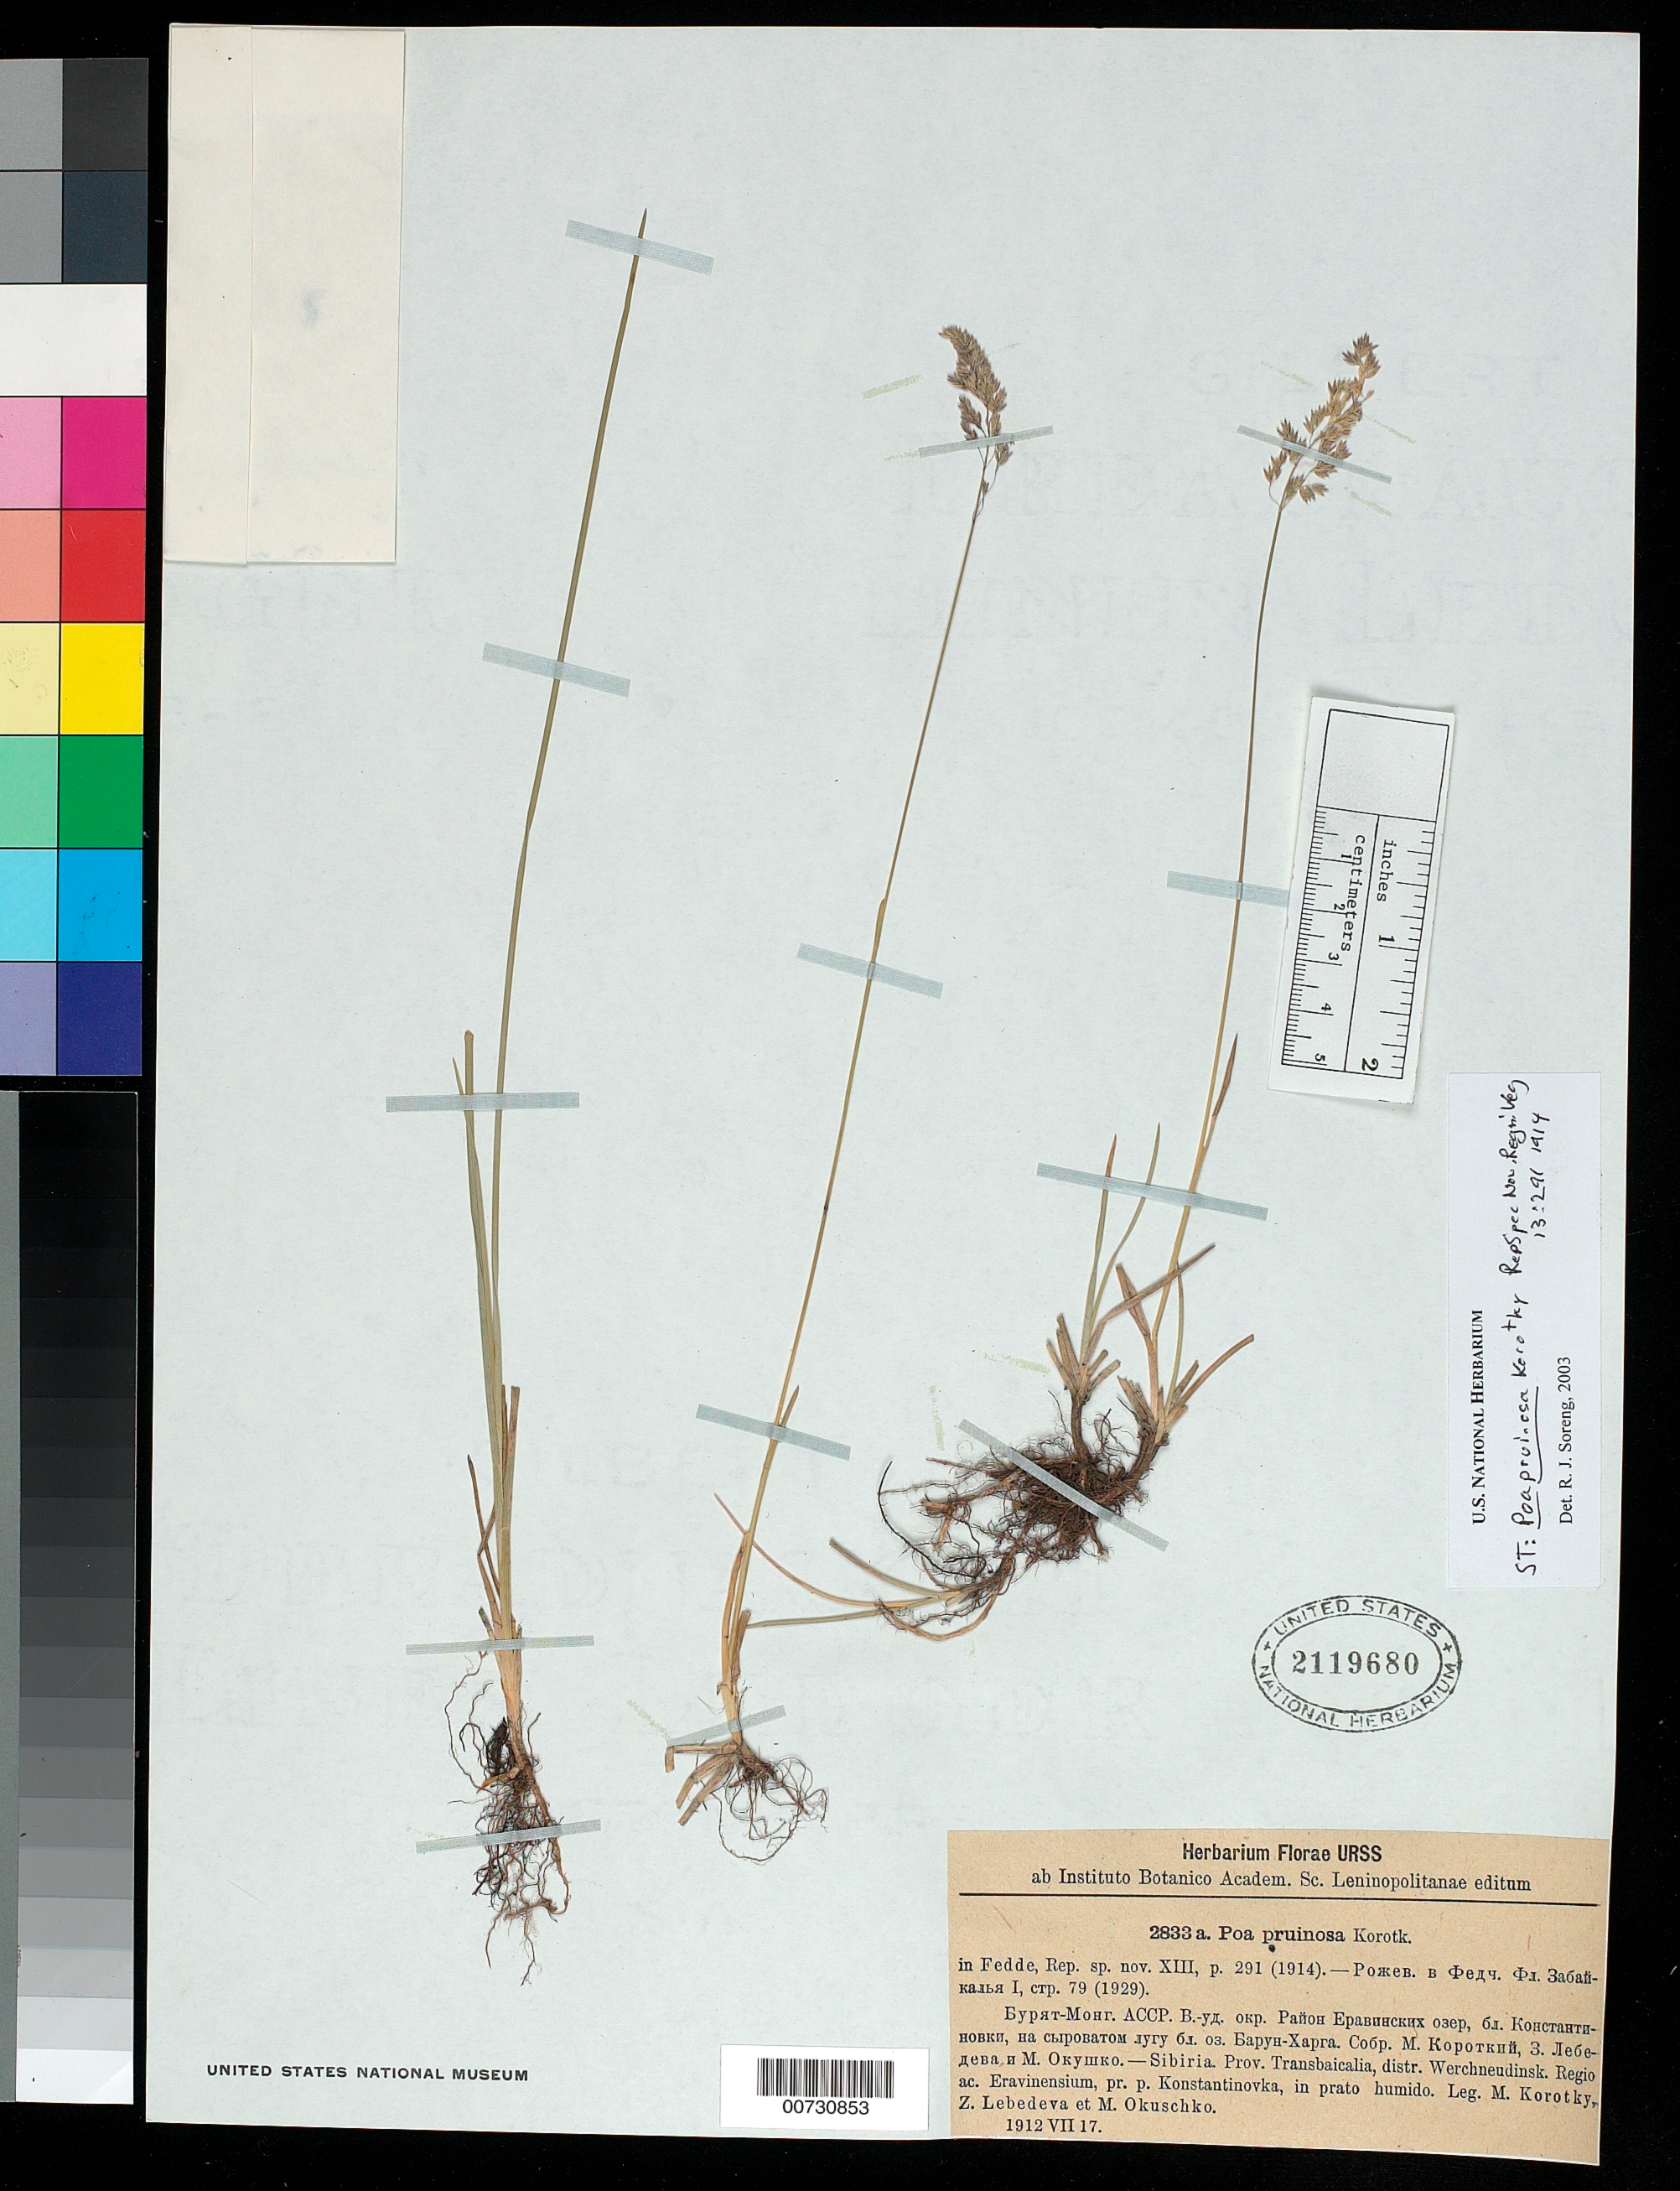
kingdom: Plantae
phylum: Tracheophyta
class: Liliopsida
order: Poales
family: Poaceae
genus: Poa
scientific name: Poa pruinosa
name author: Korotky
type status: Isosyntype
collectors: M. Korotky, Z. Lebedeva & M. Okuschko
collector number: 2833a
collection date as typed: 17 Jul 1912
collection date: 1912-07-17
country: Russian Federation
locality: Transbaicalia, Distr. Werchneudinsk. Regio lac. Eravinesium, in arenosis ad fl. Choloi.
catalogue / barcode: US 2119680